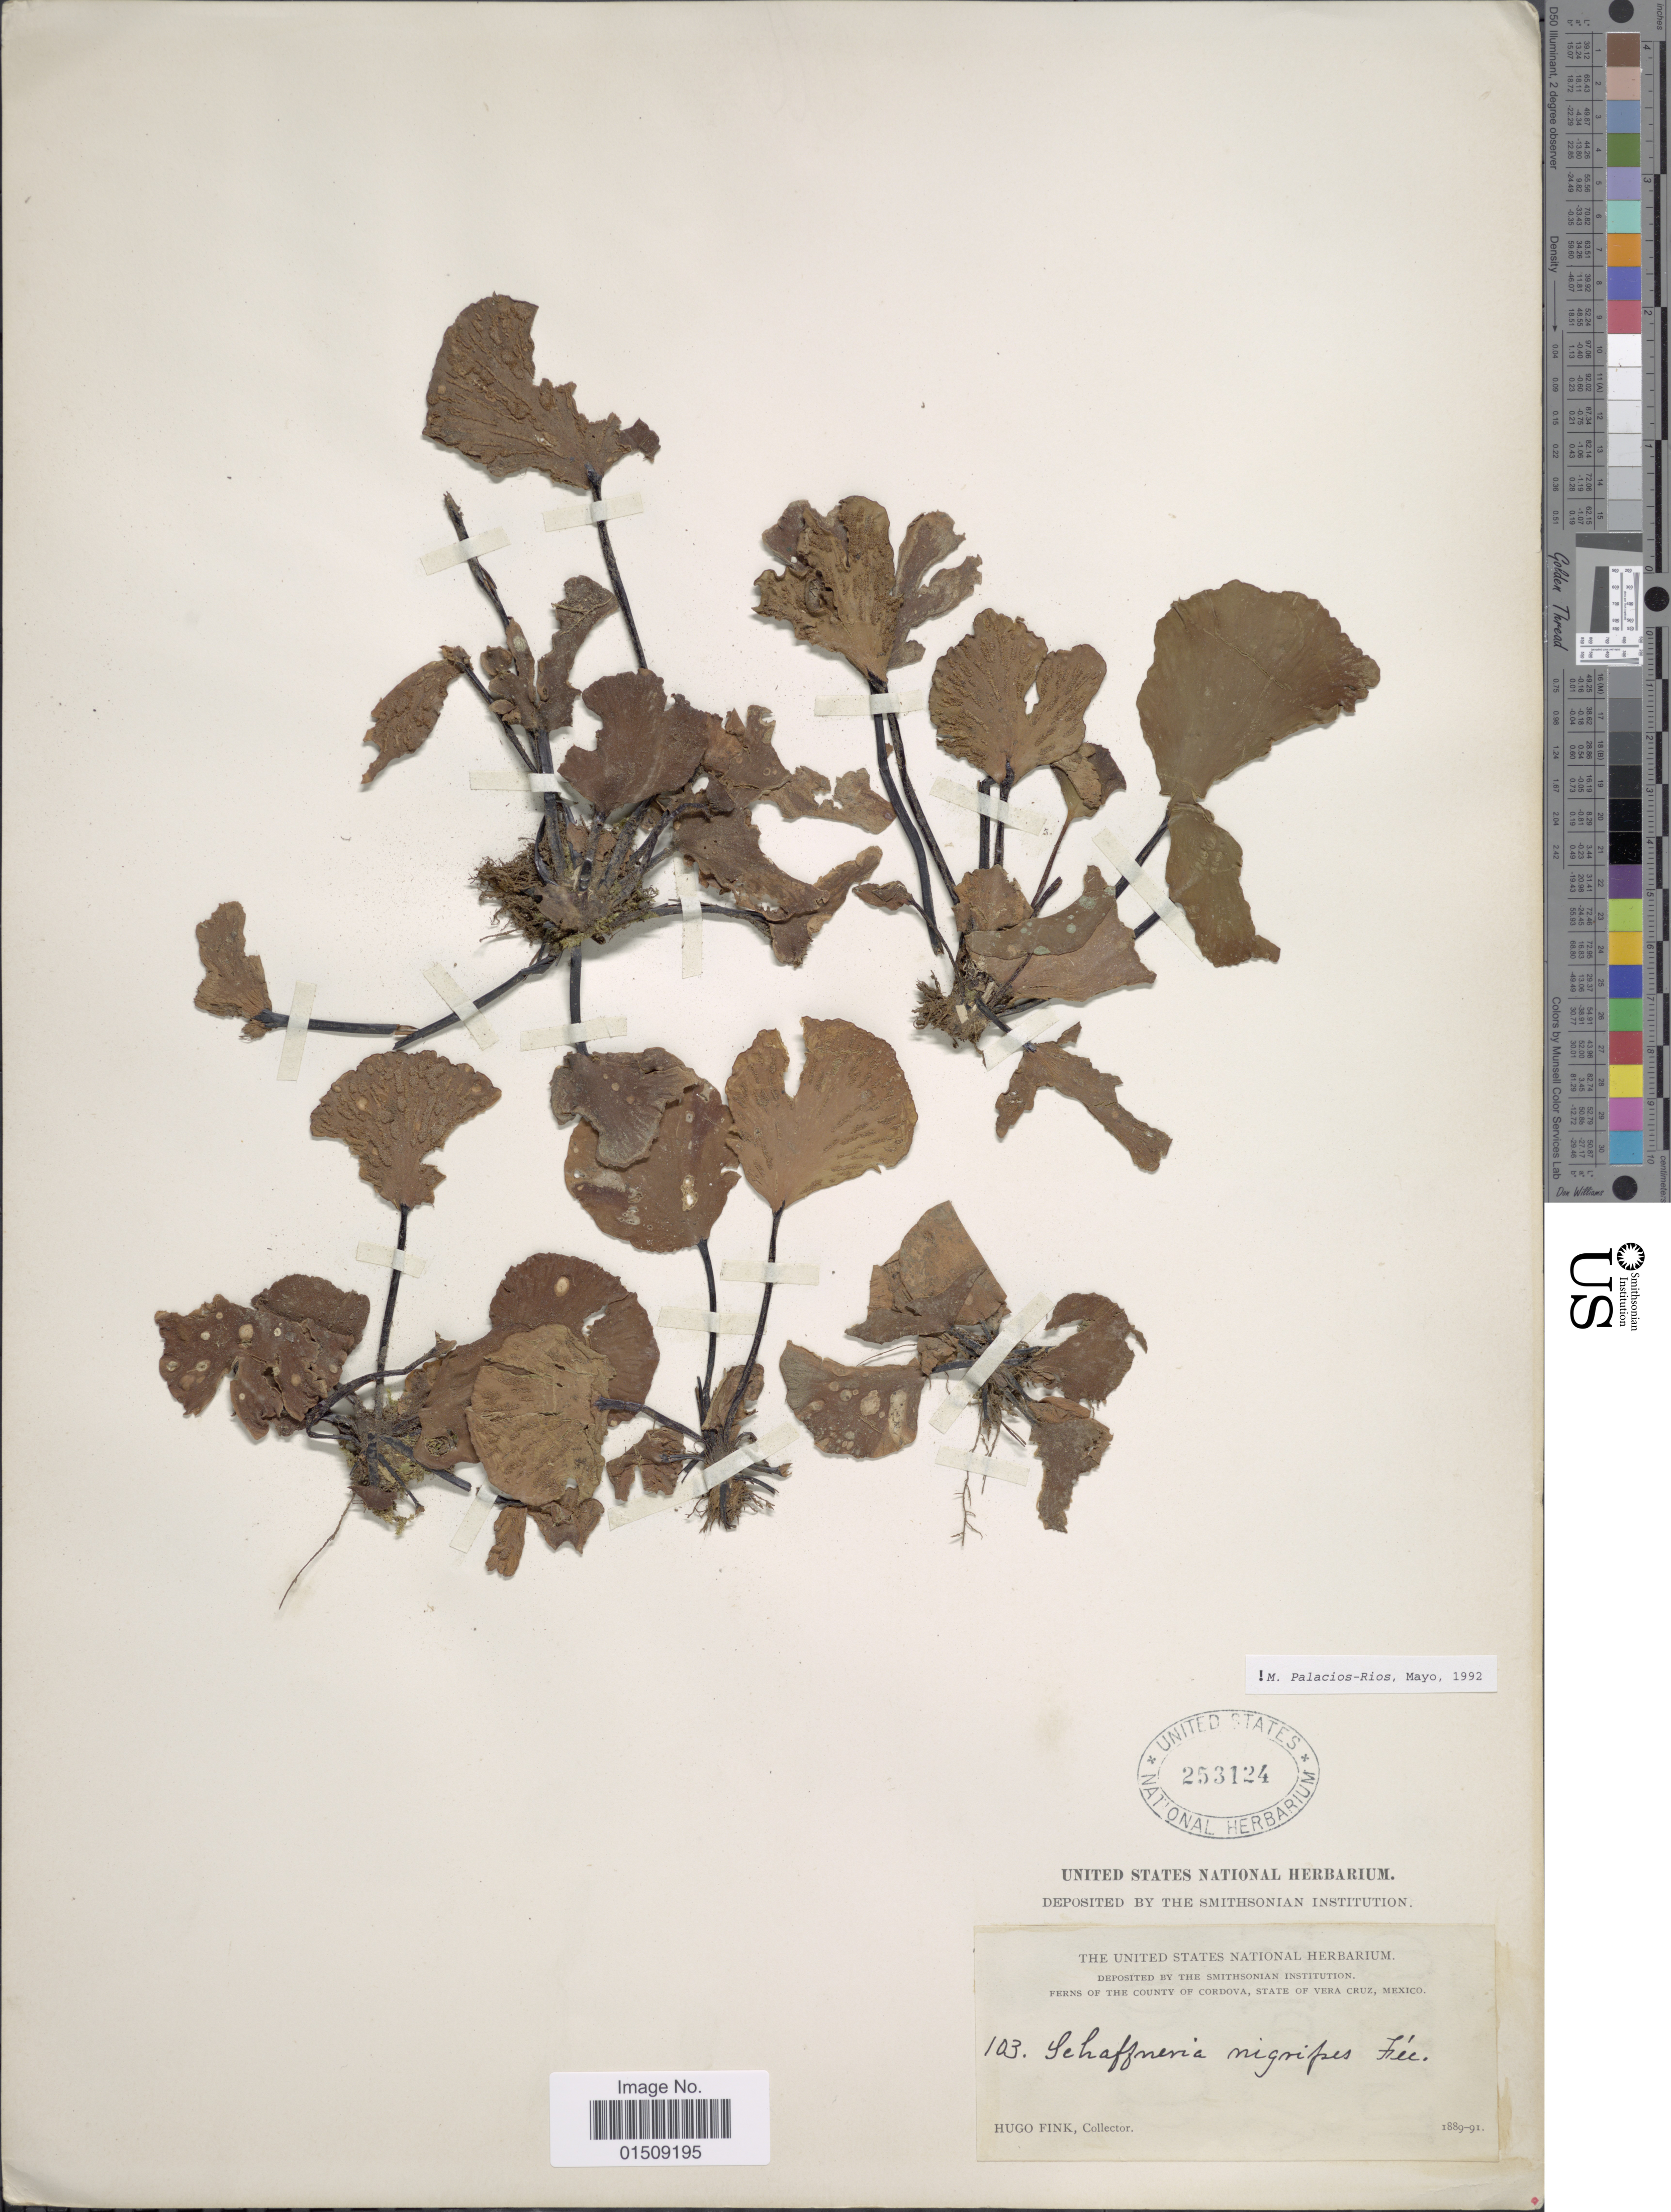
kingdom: Plantae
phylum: Tracheophyta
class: Polypodiopsida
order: Polypodiales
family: Aspleniaceae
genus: Asplenium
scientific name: Asplenium nigripes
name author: (Fée) Hook.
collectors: H. Fink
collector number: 103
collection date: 1889/1891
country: Mexico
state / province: Veracruz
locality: The county of Cordova, State of Vera Cruz, Mexico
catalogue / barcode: US 253124